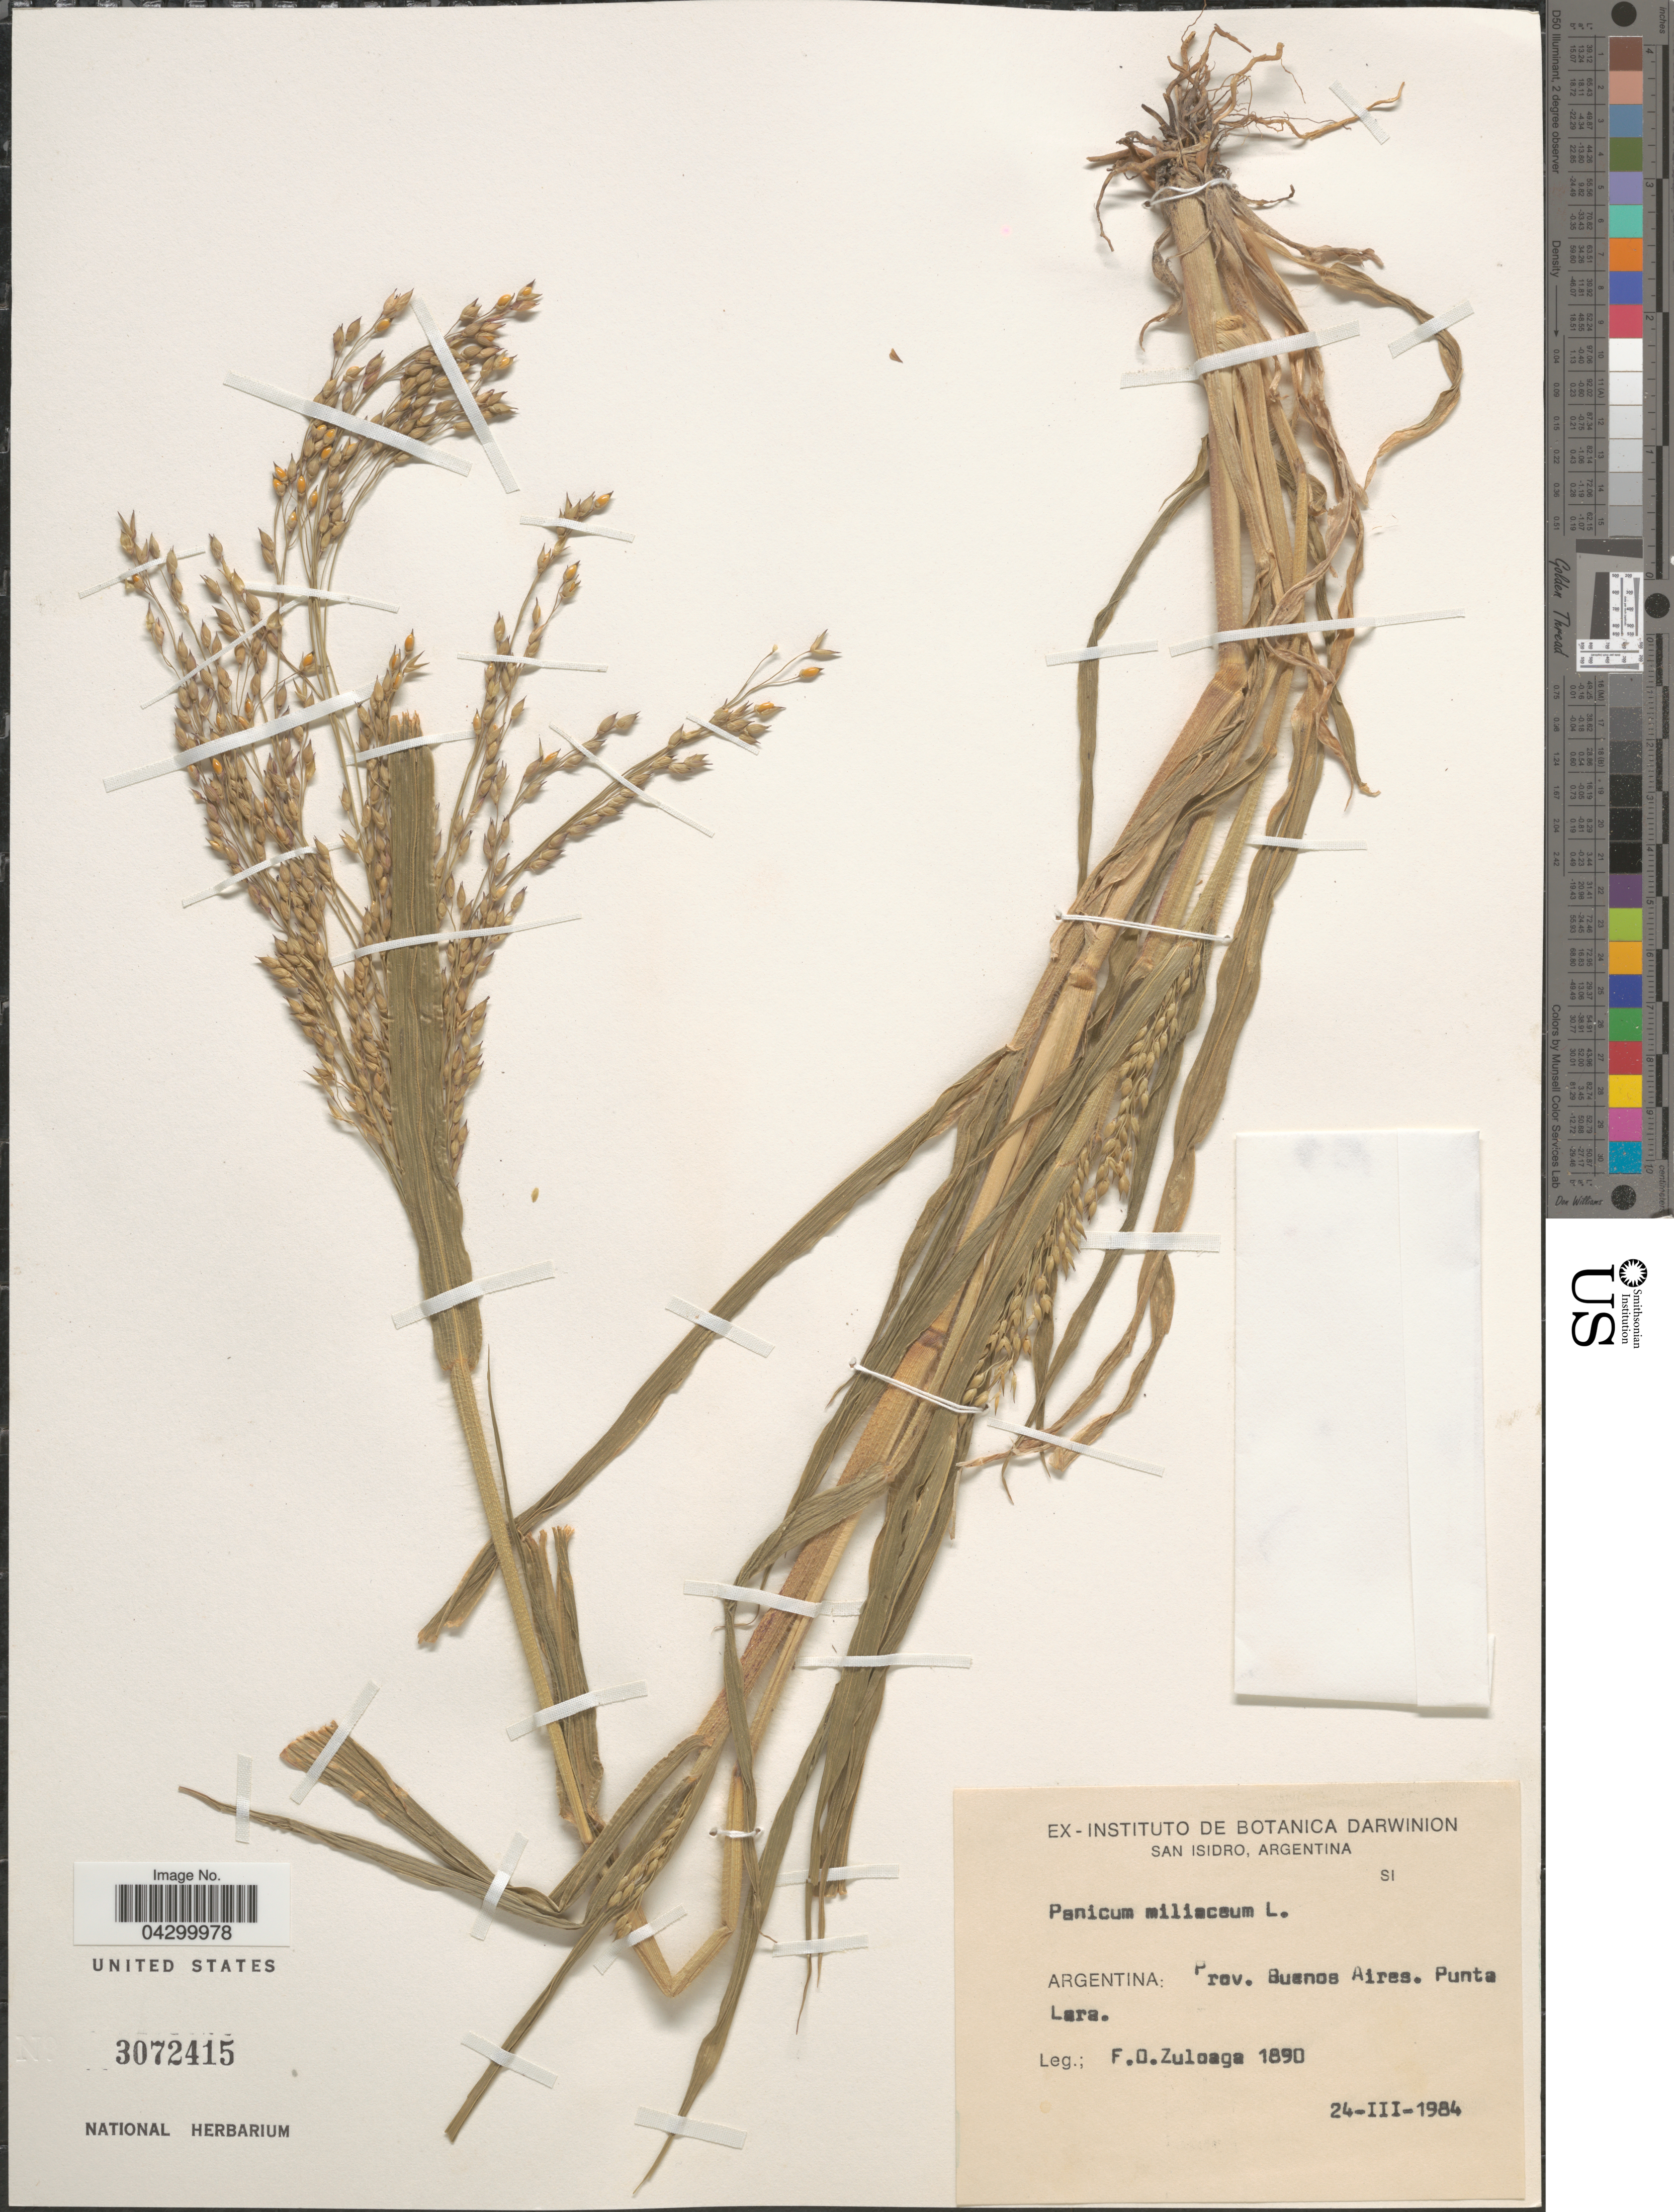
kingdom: Plantae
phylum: Tracheophyta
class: Liliopsida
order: Poales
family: Poaceae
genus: Panicum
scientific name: Panicum miliaceum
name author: L.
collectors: F. O. Zuloaga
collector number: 1890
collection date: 1984-03-24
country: Argentina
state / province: Buenos Aires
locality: Punta Lara.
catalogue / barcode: US 3072415